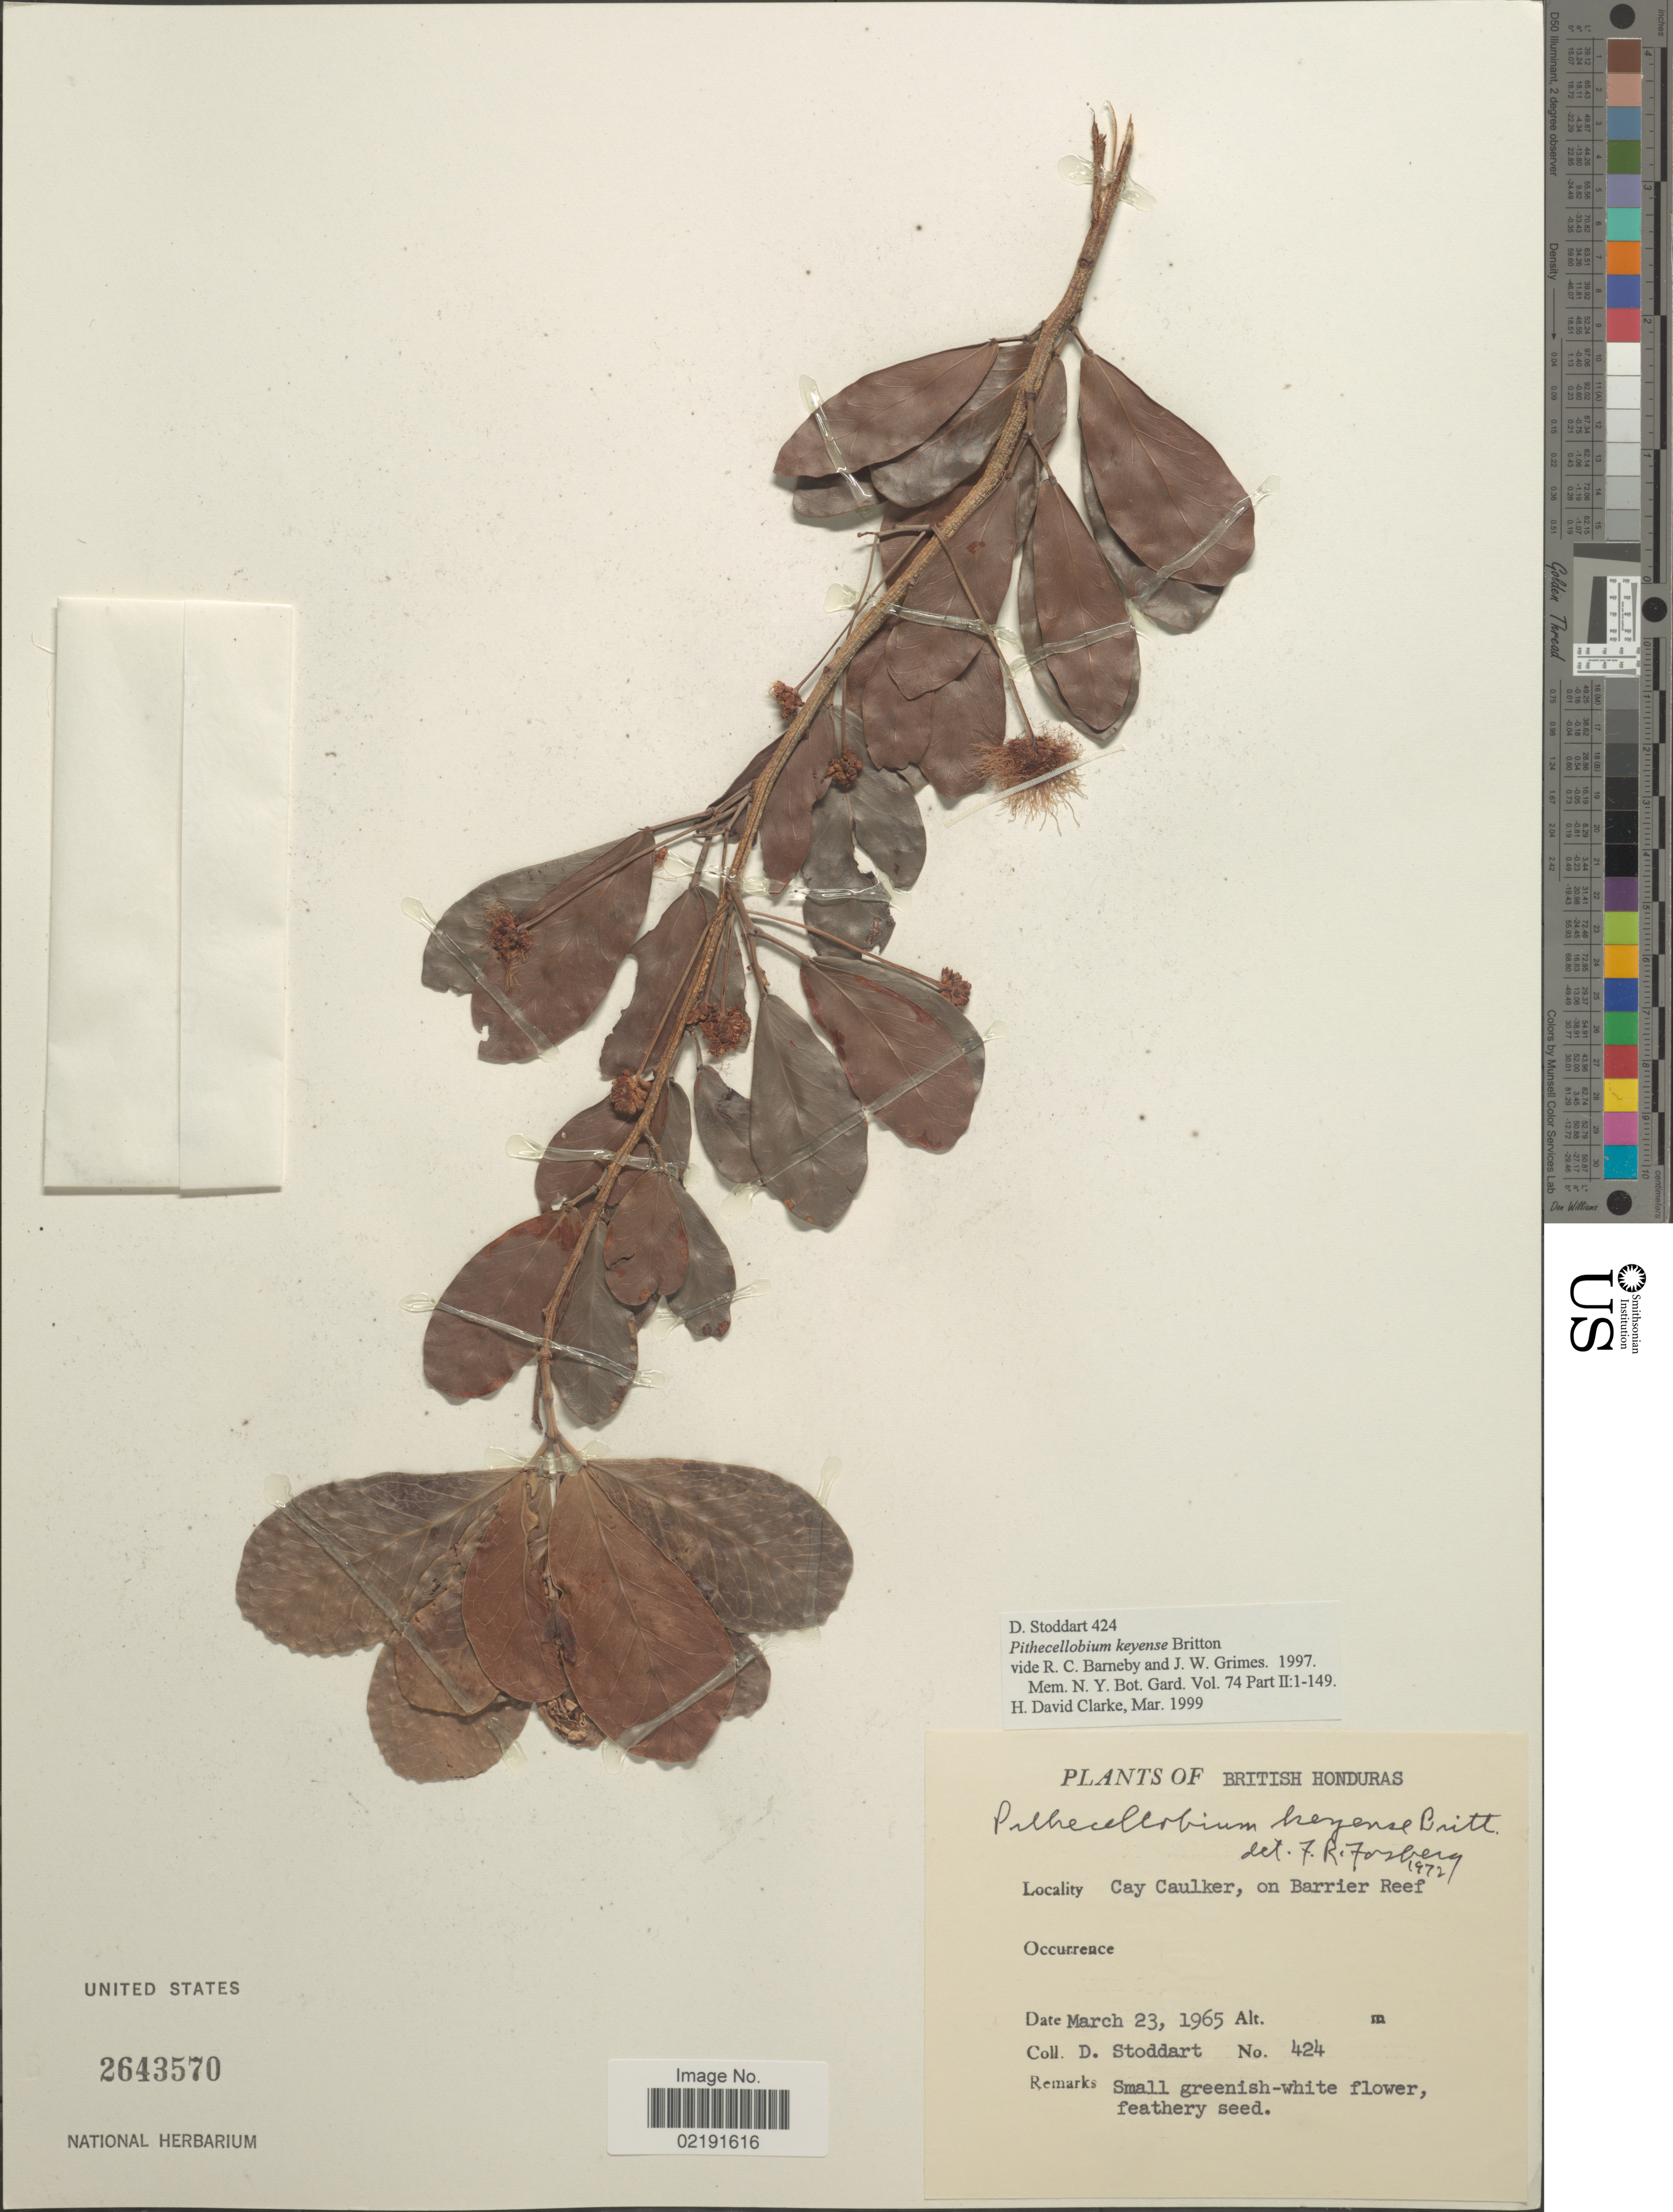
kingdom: Plantae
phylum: Tracheophyta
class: Magnoliopsida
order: Fabales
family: Fabaceae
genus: Pithecellobium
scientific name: Pithecellobium keyense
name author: Britton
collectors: D. Stoddart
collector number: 424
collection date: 1965-03-23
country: Belize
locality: British Honduras. Cay Caulker, on Barrier Reef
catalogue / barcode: US 2643570